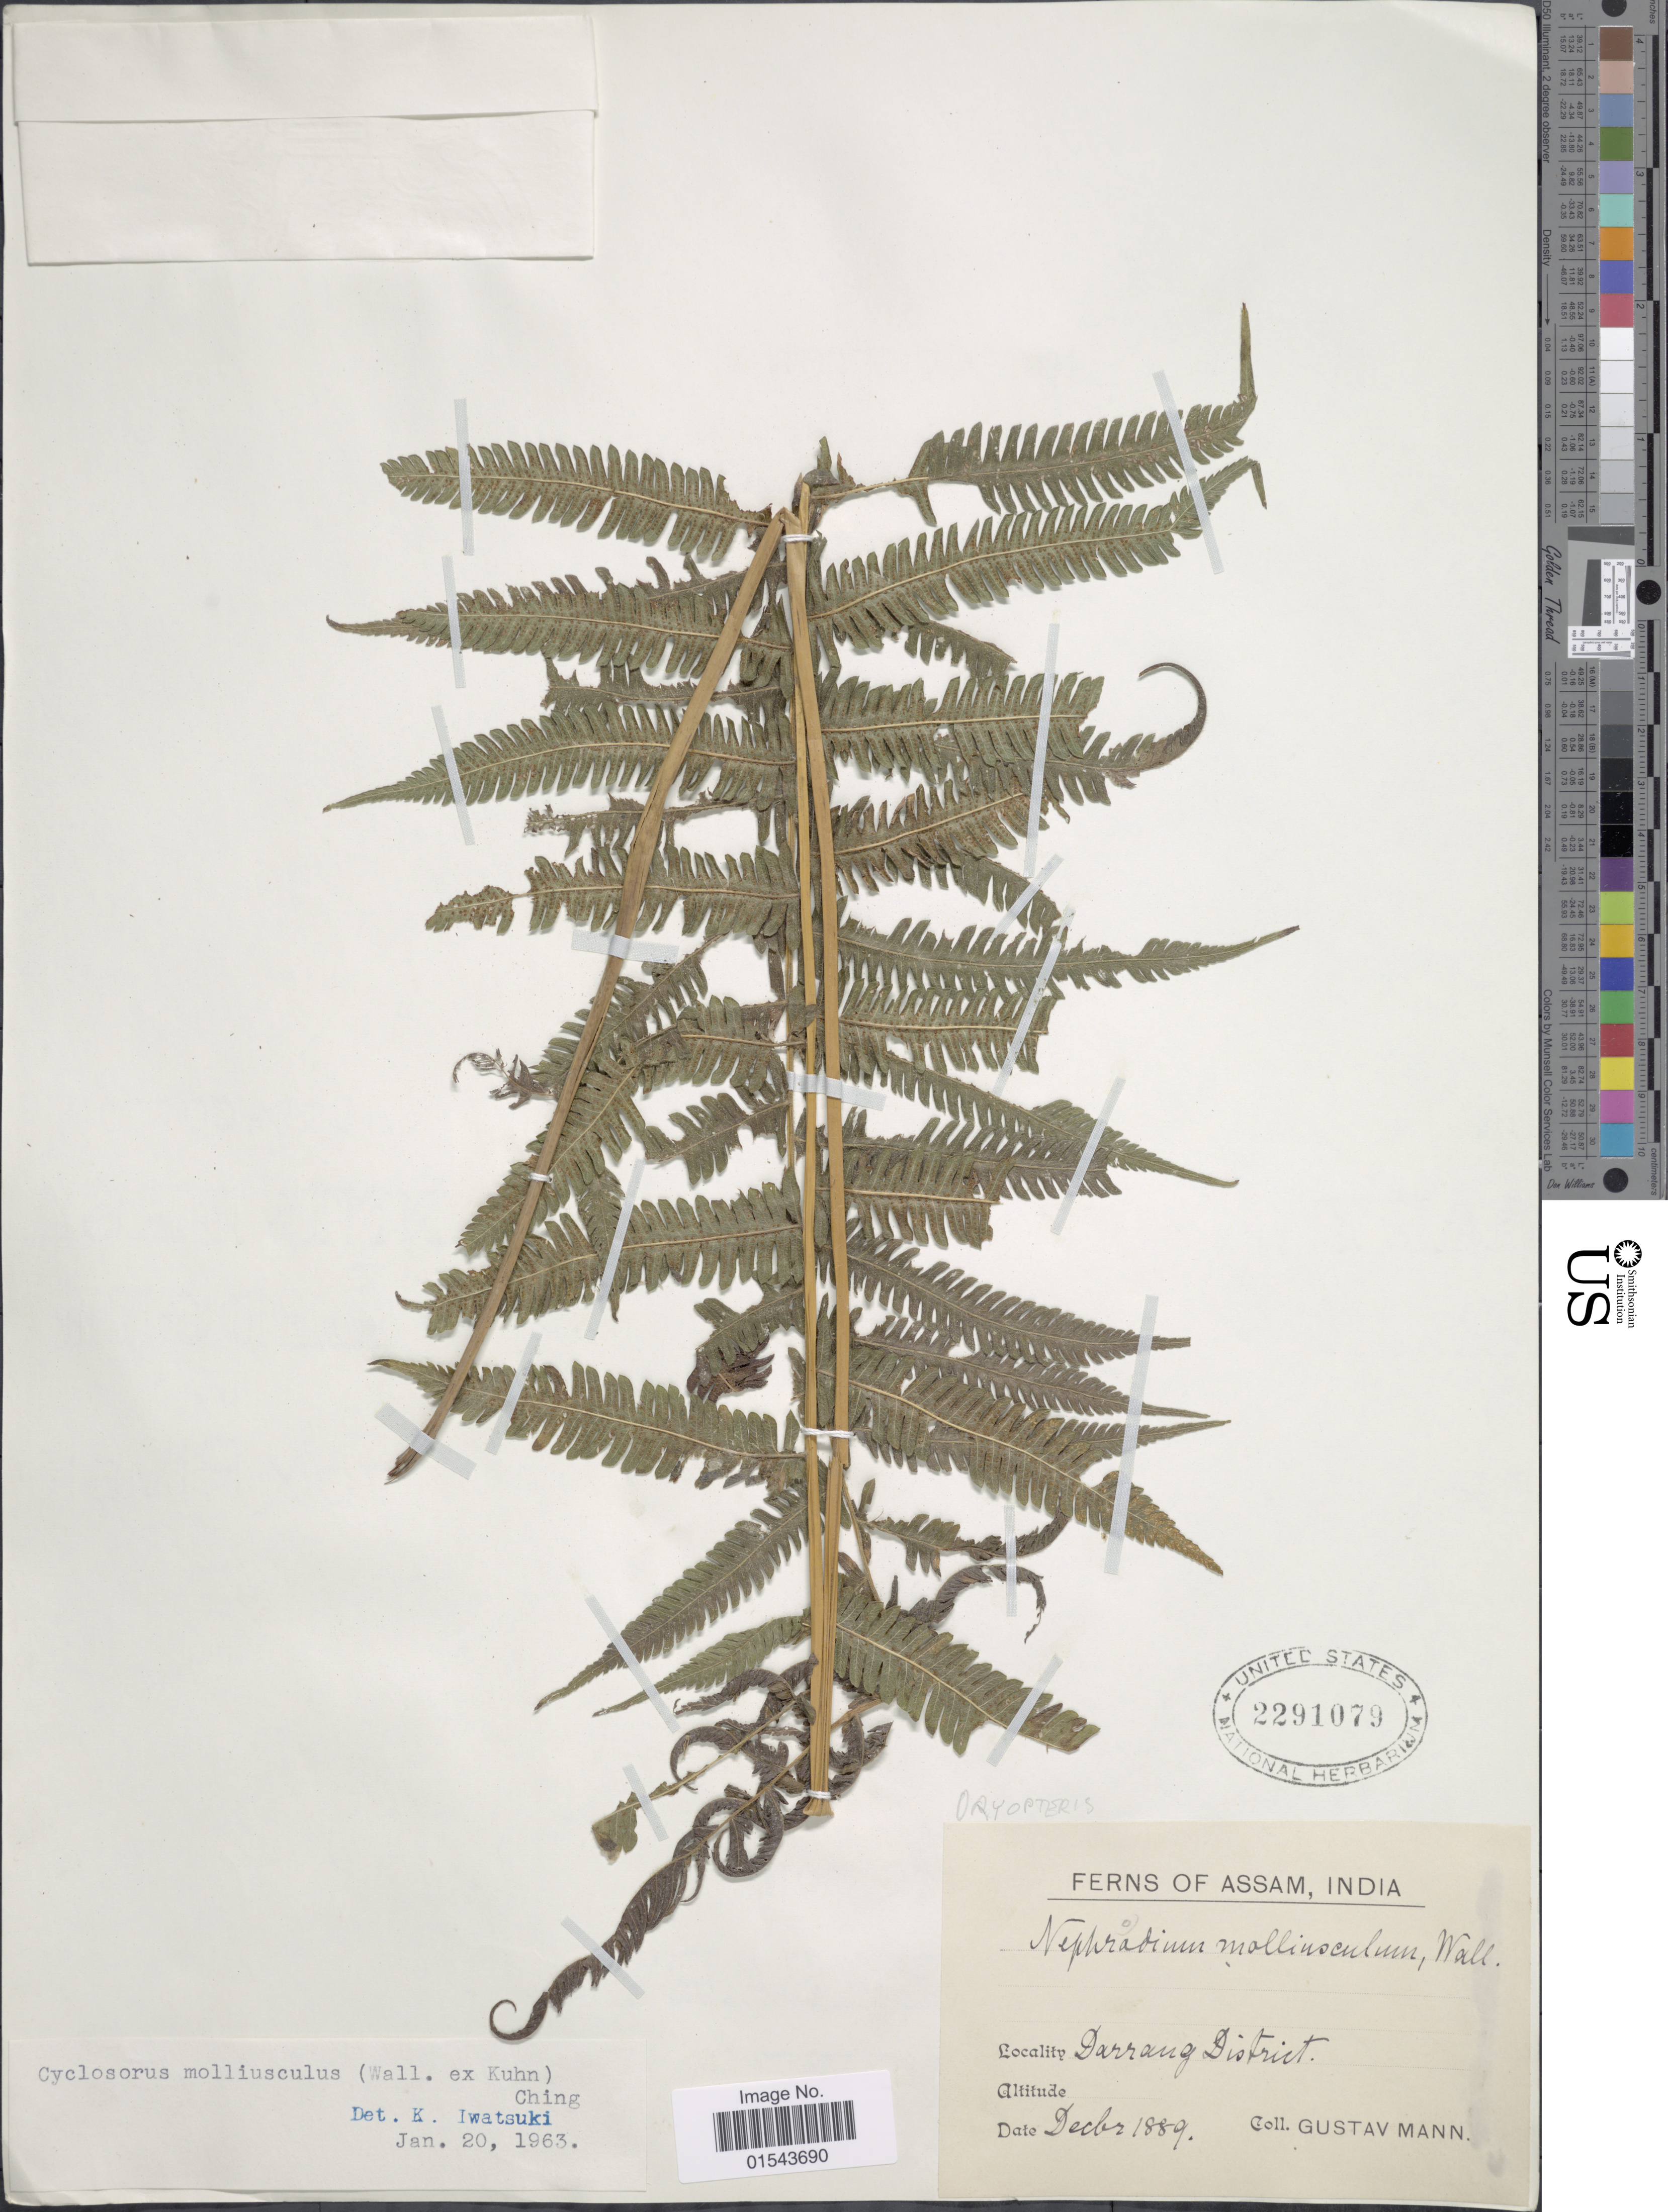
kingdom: Plantae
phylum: Tracheophyta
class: Polypodiopsida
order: Polypodiales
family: Thelypteridaceae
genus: Christella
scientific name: Christella molliuscula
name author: (Wall.) Holttum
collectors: G. Mann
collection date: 1889-12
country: India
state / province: Assam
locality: Darrang District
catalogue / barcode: US 2291079